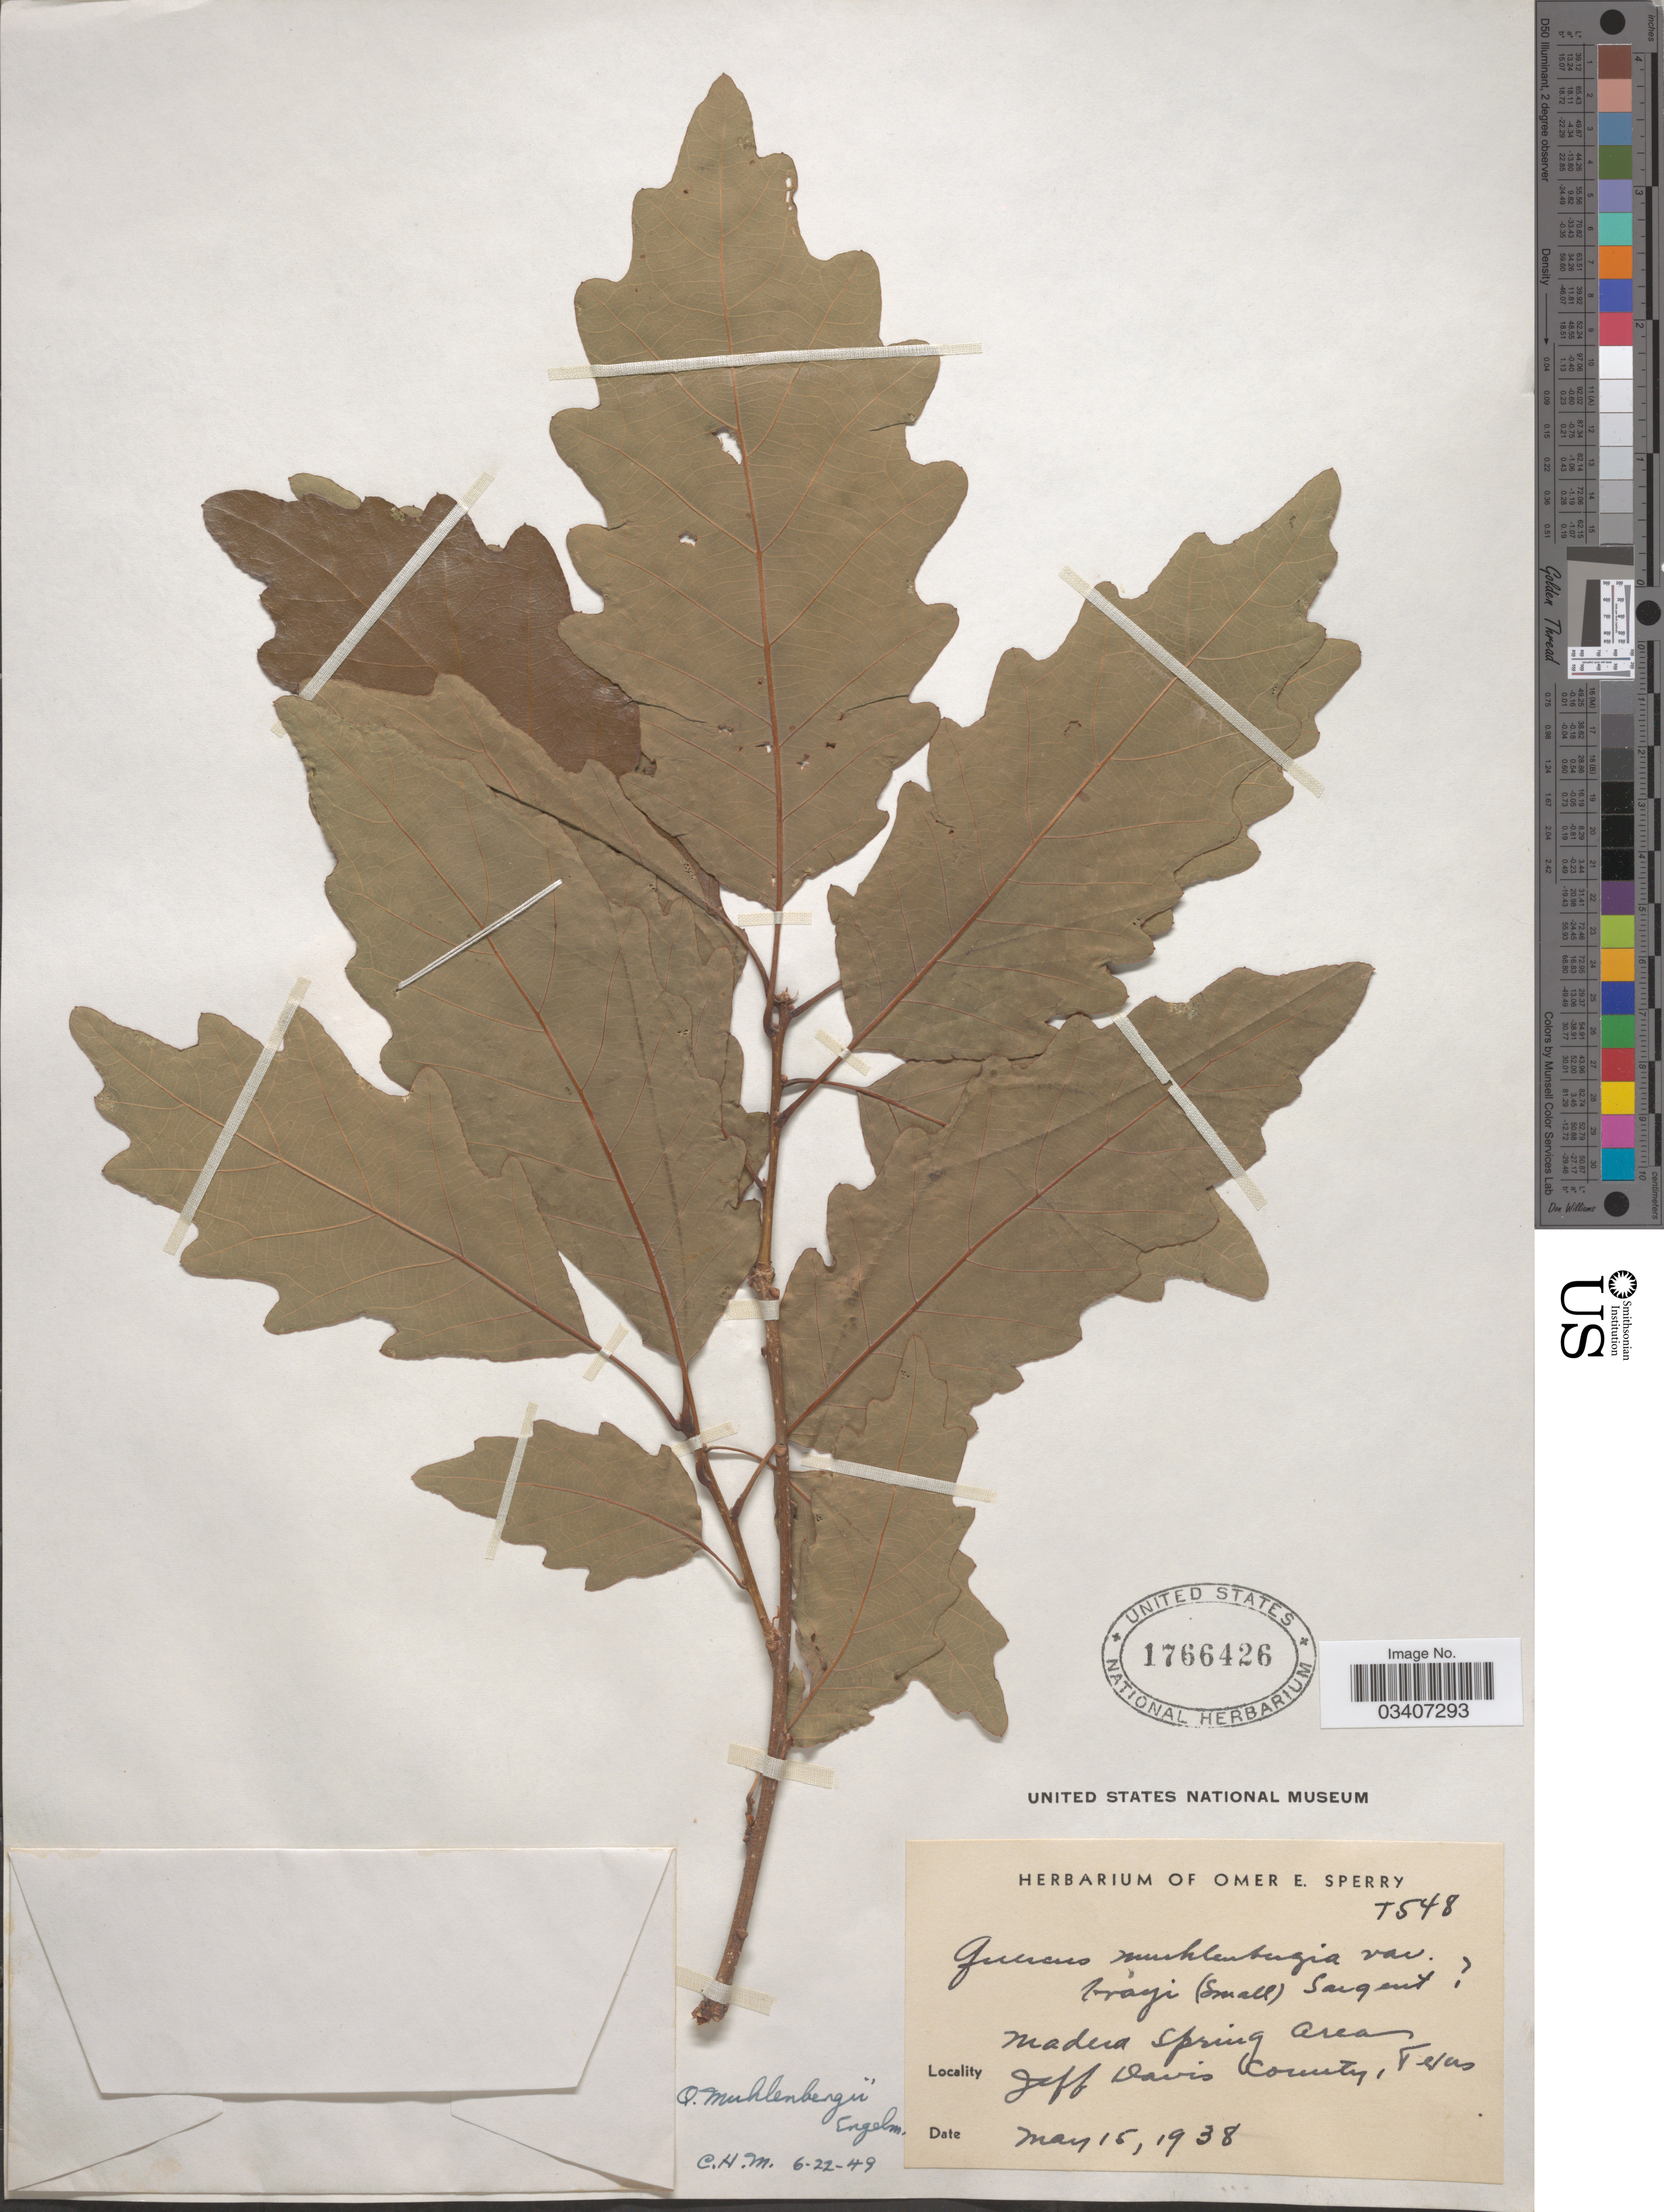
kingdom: Plantae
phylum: Tracheophyta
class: Magnoliopsida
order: Fagales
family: Fagaceae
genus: Quercus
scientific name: Quercus muehlenbergii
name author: Engelm.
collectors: ex. herb. Omer E. Sperry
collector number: T548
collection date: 1938-05-15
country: United States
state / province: Texas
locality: Madera Spring Area. Jeff Davis County.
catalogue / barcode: US 1766426